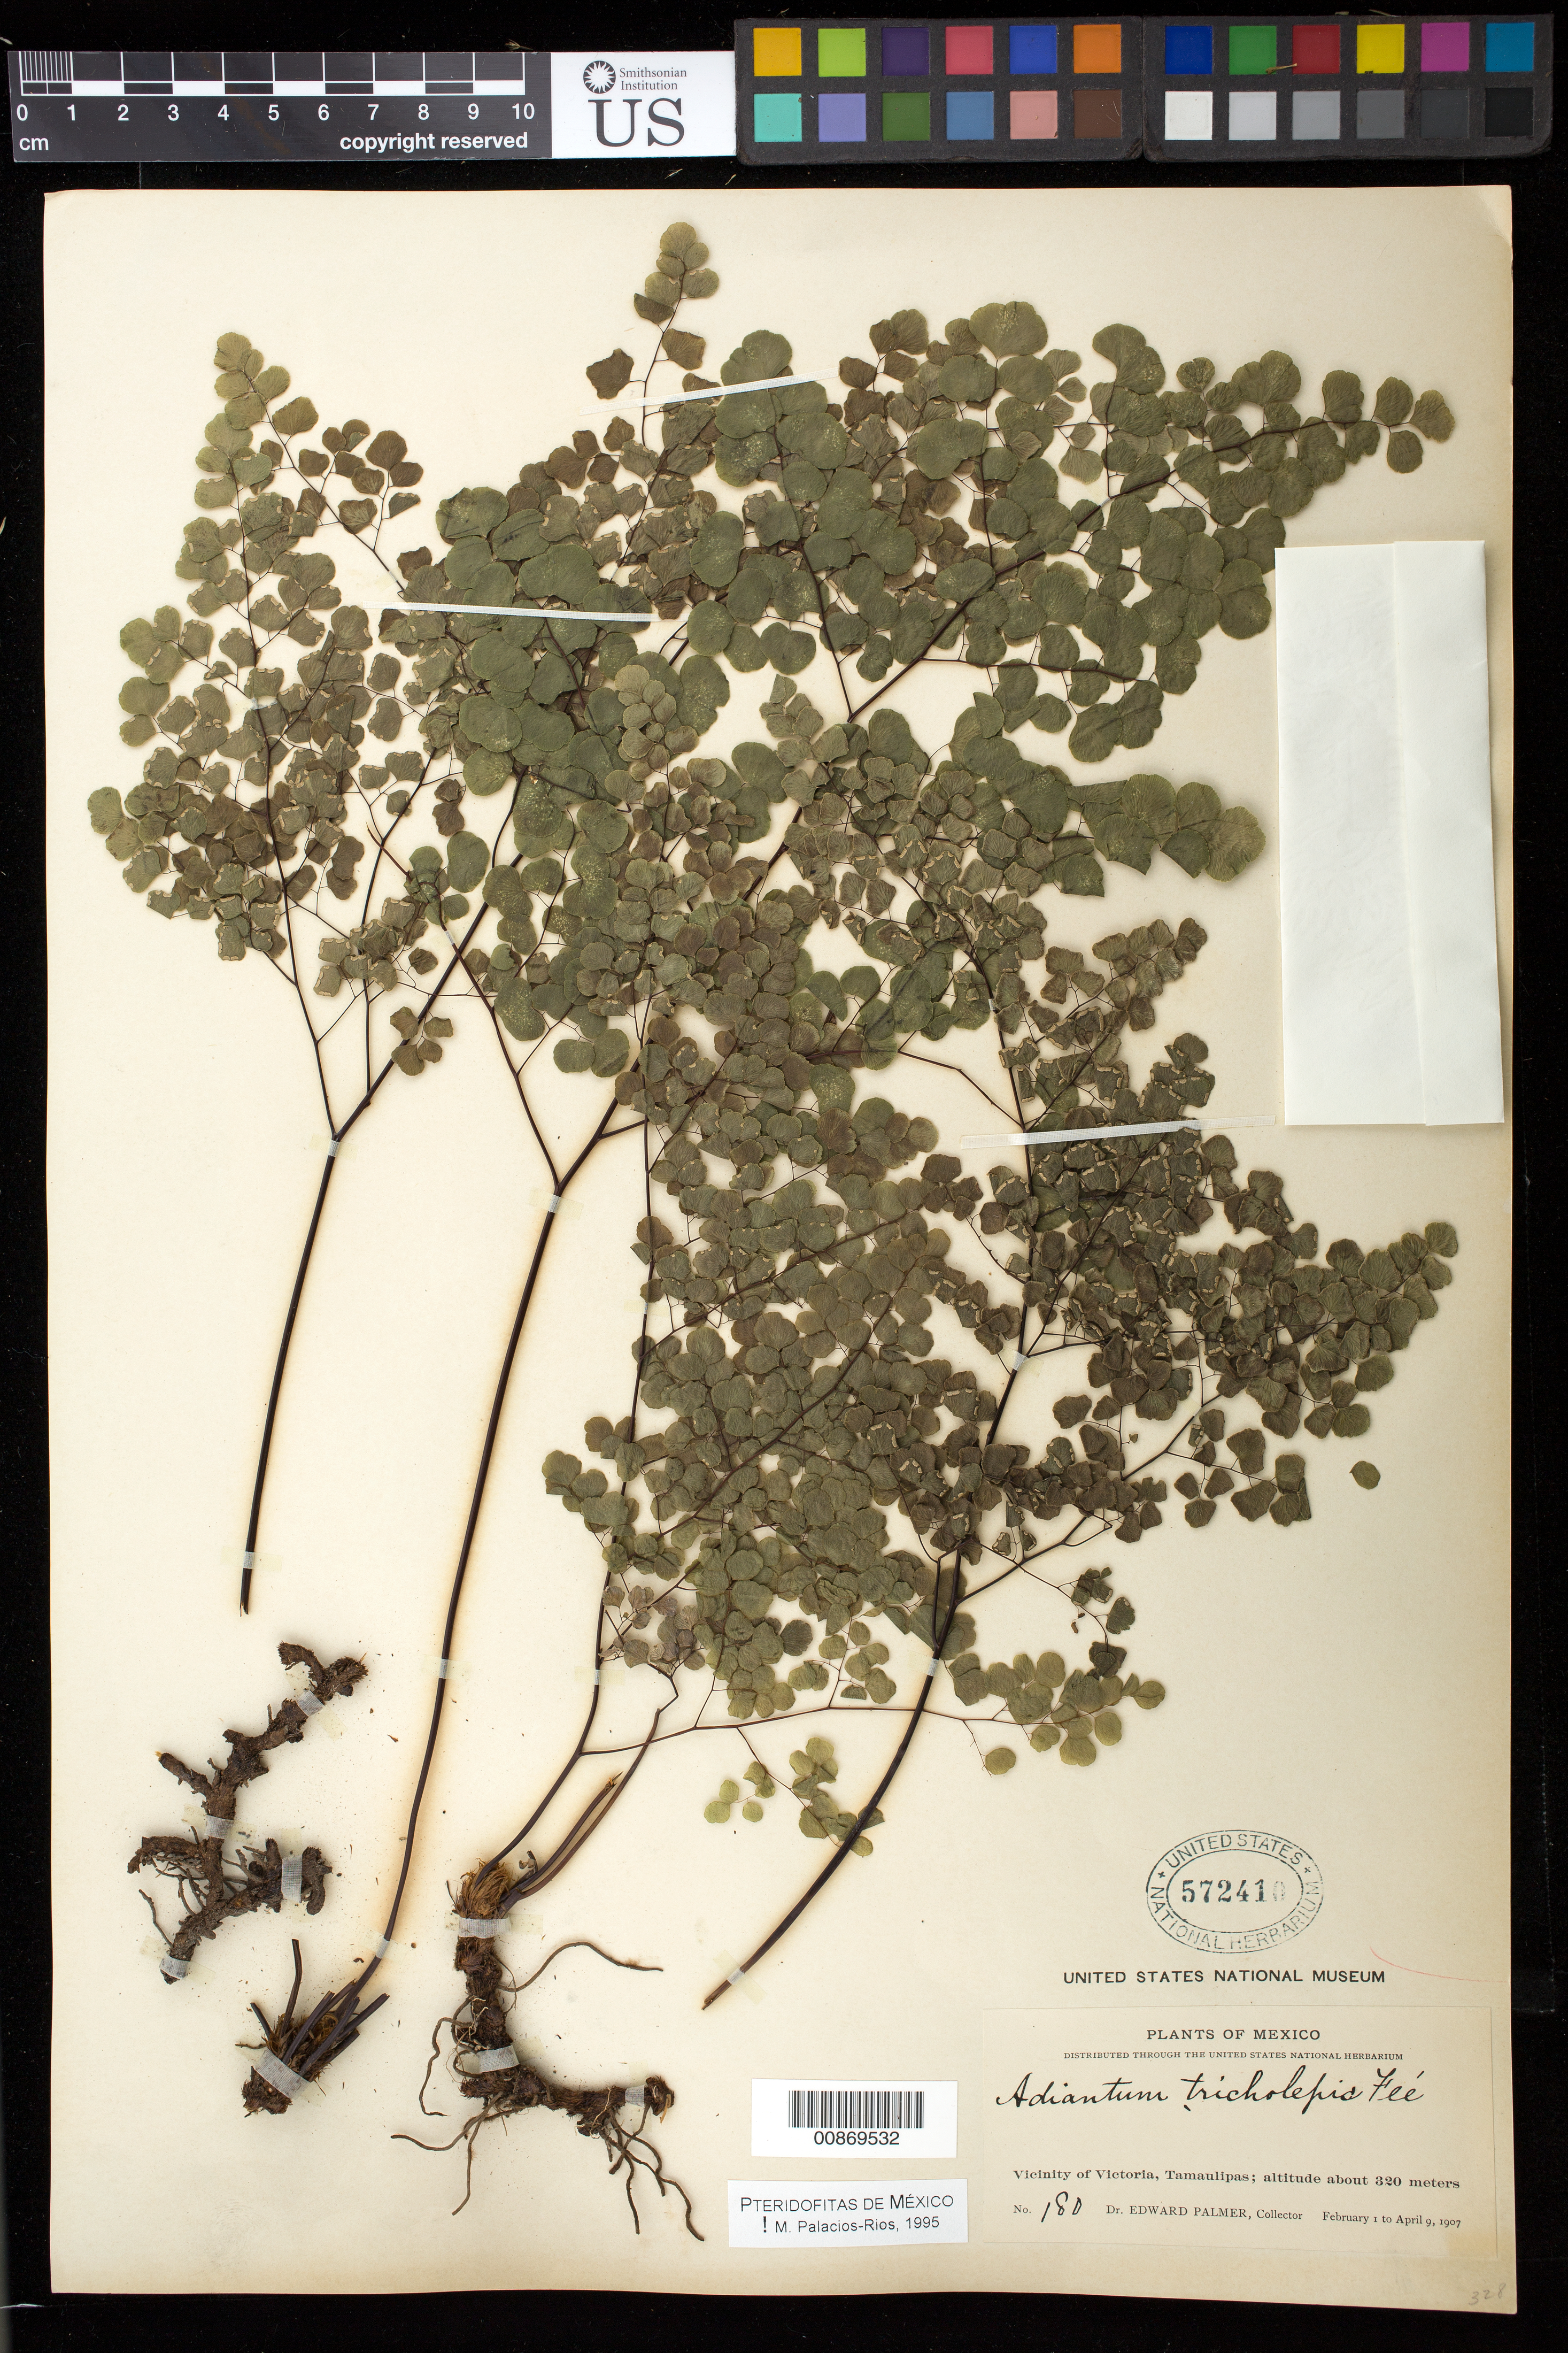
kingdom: Plantae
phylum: Tracheophyta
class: Polypodiopsida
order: Polypodiales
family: Pteridaceae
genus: Adiantum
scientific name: Adiantum tricholepis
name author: Fée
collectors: E. Palmer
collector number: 180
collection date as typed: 01 Feb 1907 to 09 Apr 1907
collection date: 1907-02-01/1907-04-09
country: Mexico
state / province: Tamaulipas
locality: Vicinity of Victoria.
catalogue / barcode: US 572410